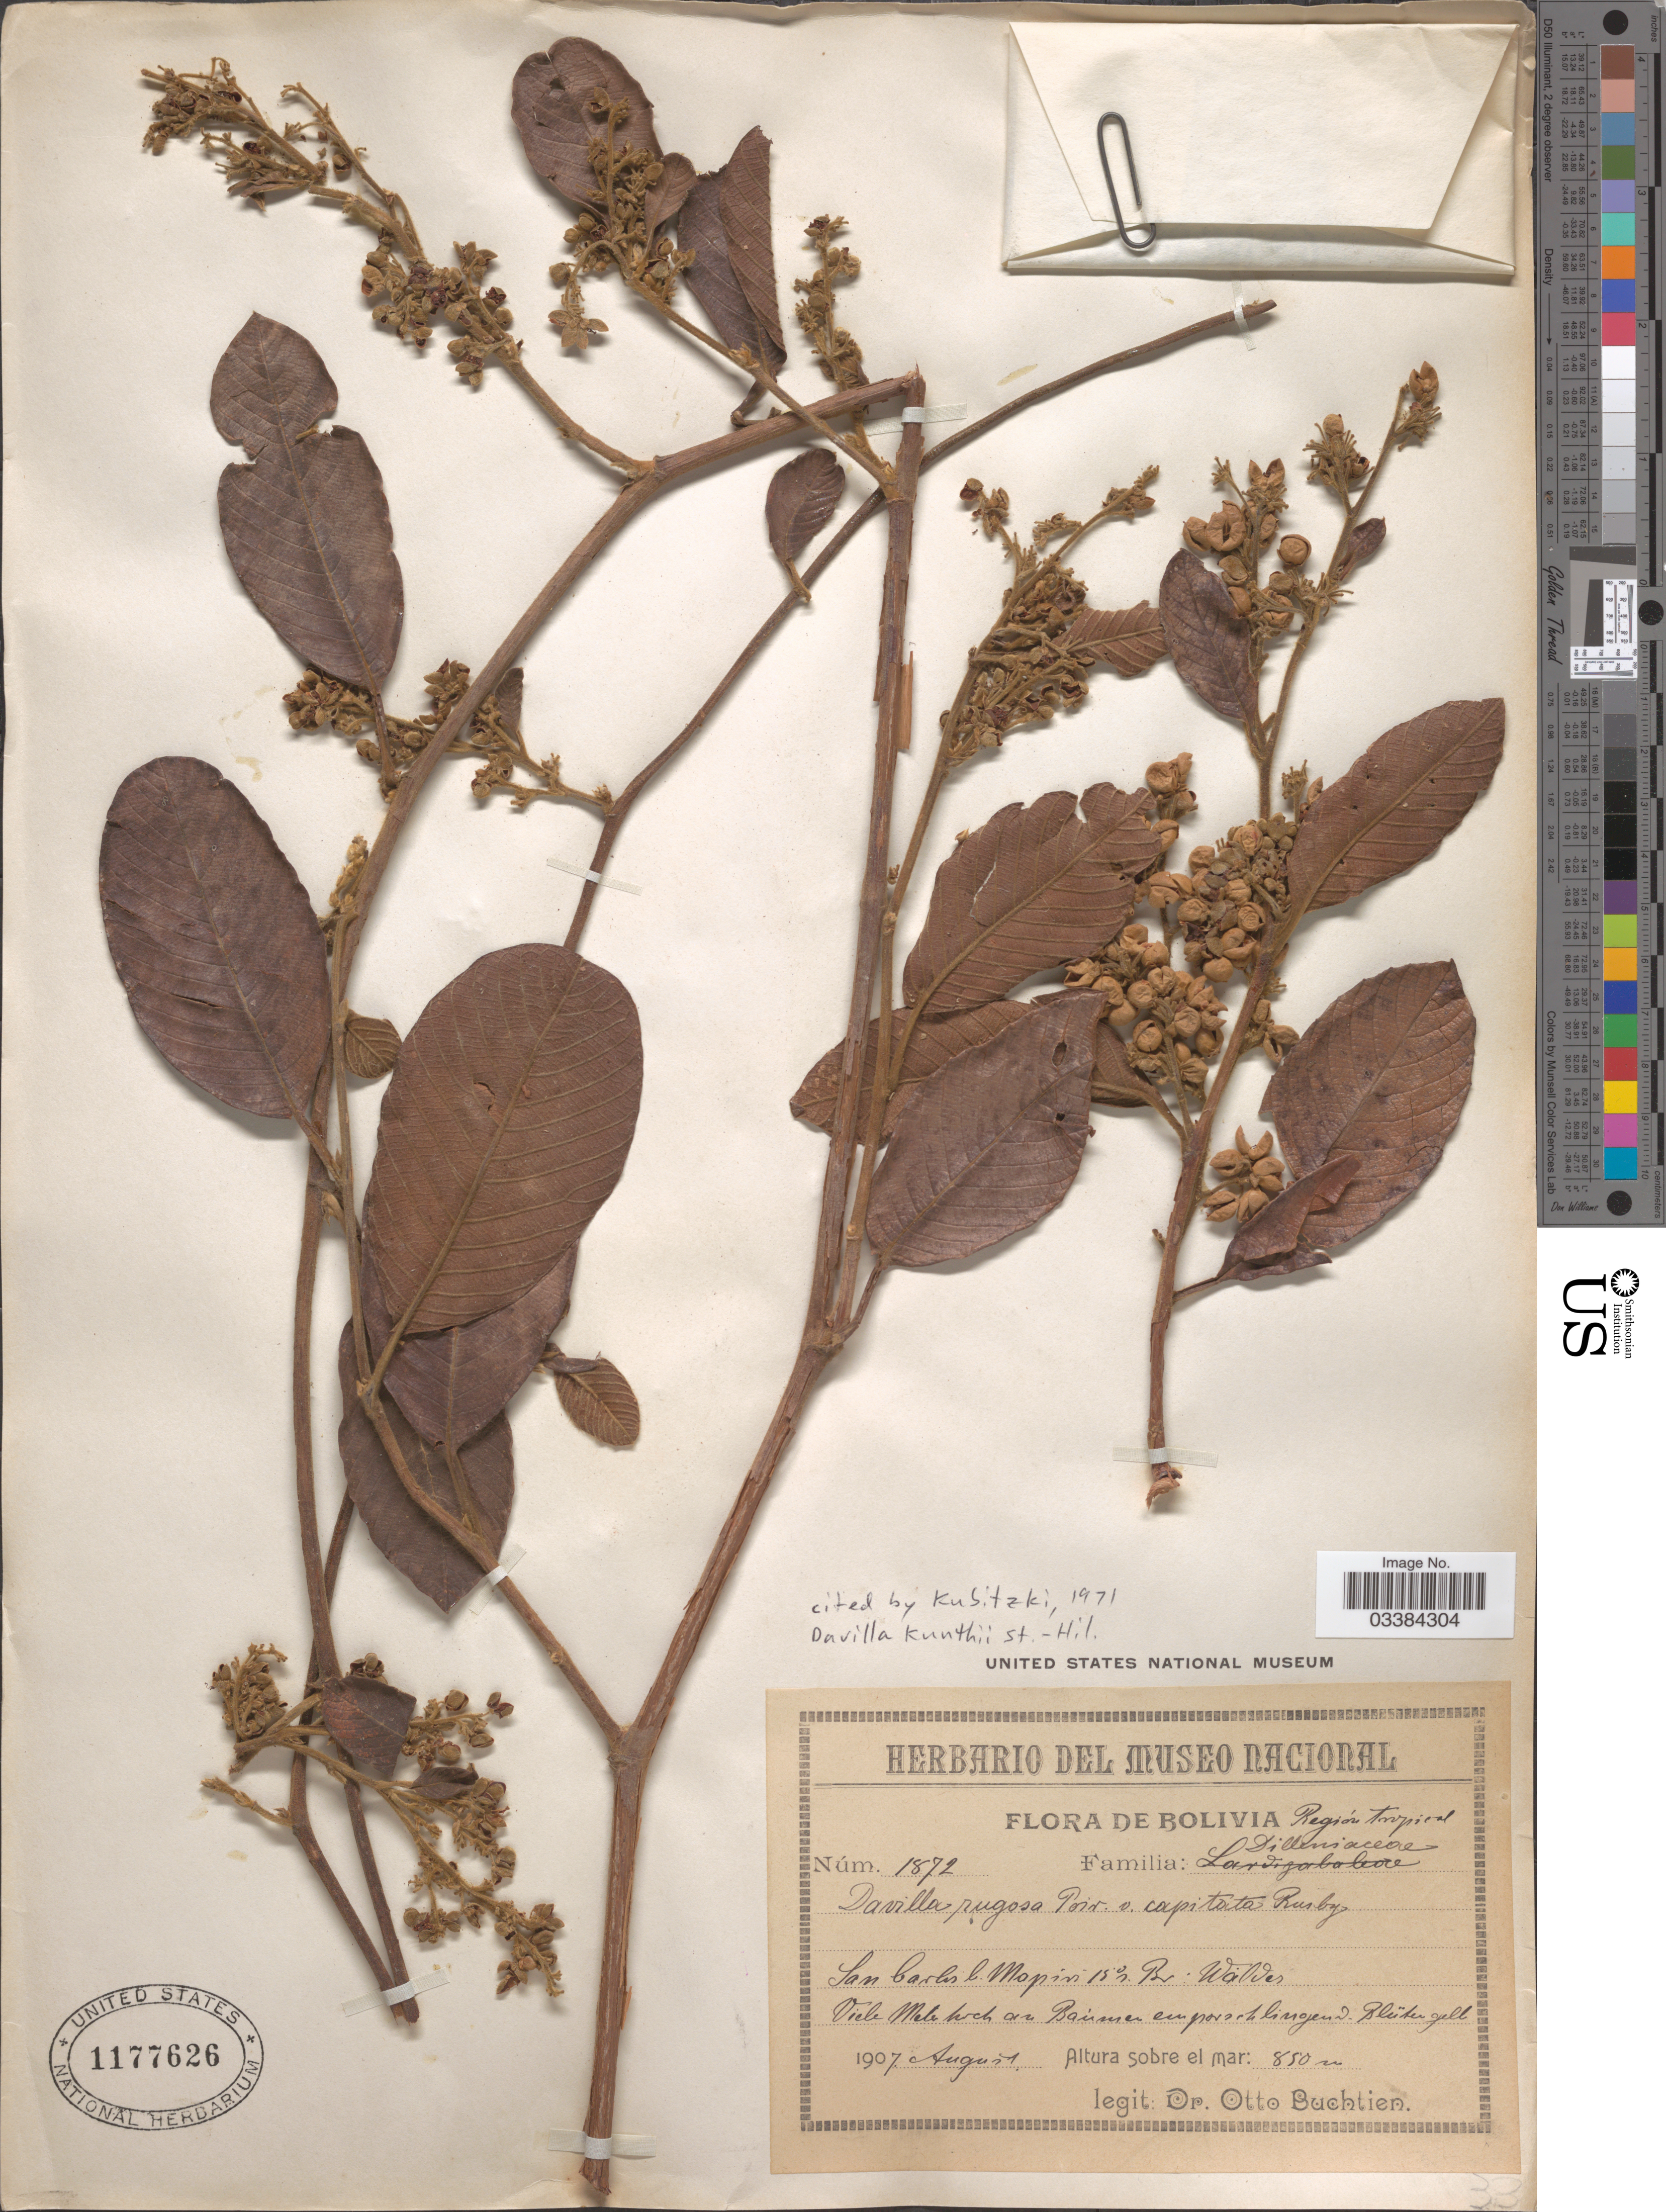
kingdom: Plantae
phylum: Tracheophyta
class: Magnoliopsida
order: Dilleniales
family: Dilleniaceae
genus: Davilla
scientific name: Davilla kunthii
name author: A. St.-Hil.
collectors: O. Buchtien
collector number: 1872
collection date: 1907-08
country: Bolivia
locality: Región tropical. San Carlos l. Mapiri 15°s. Br.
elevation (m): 850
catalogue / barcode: US 1177626